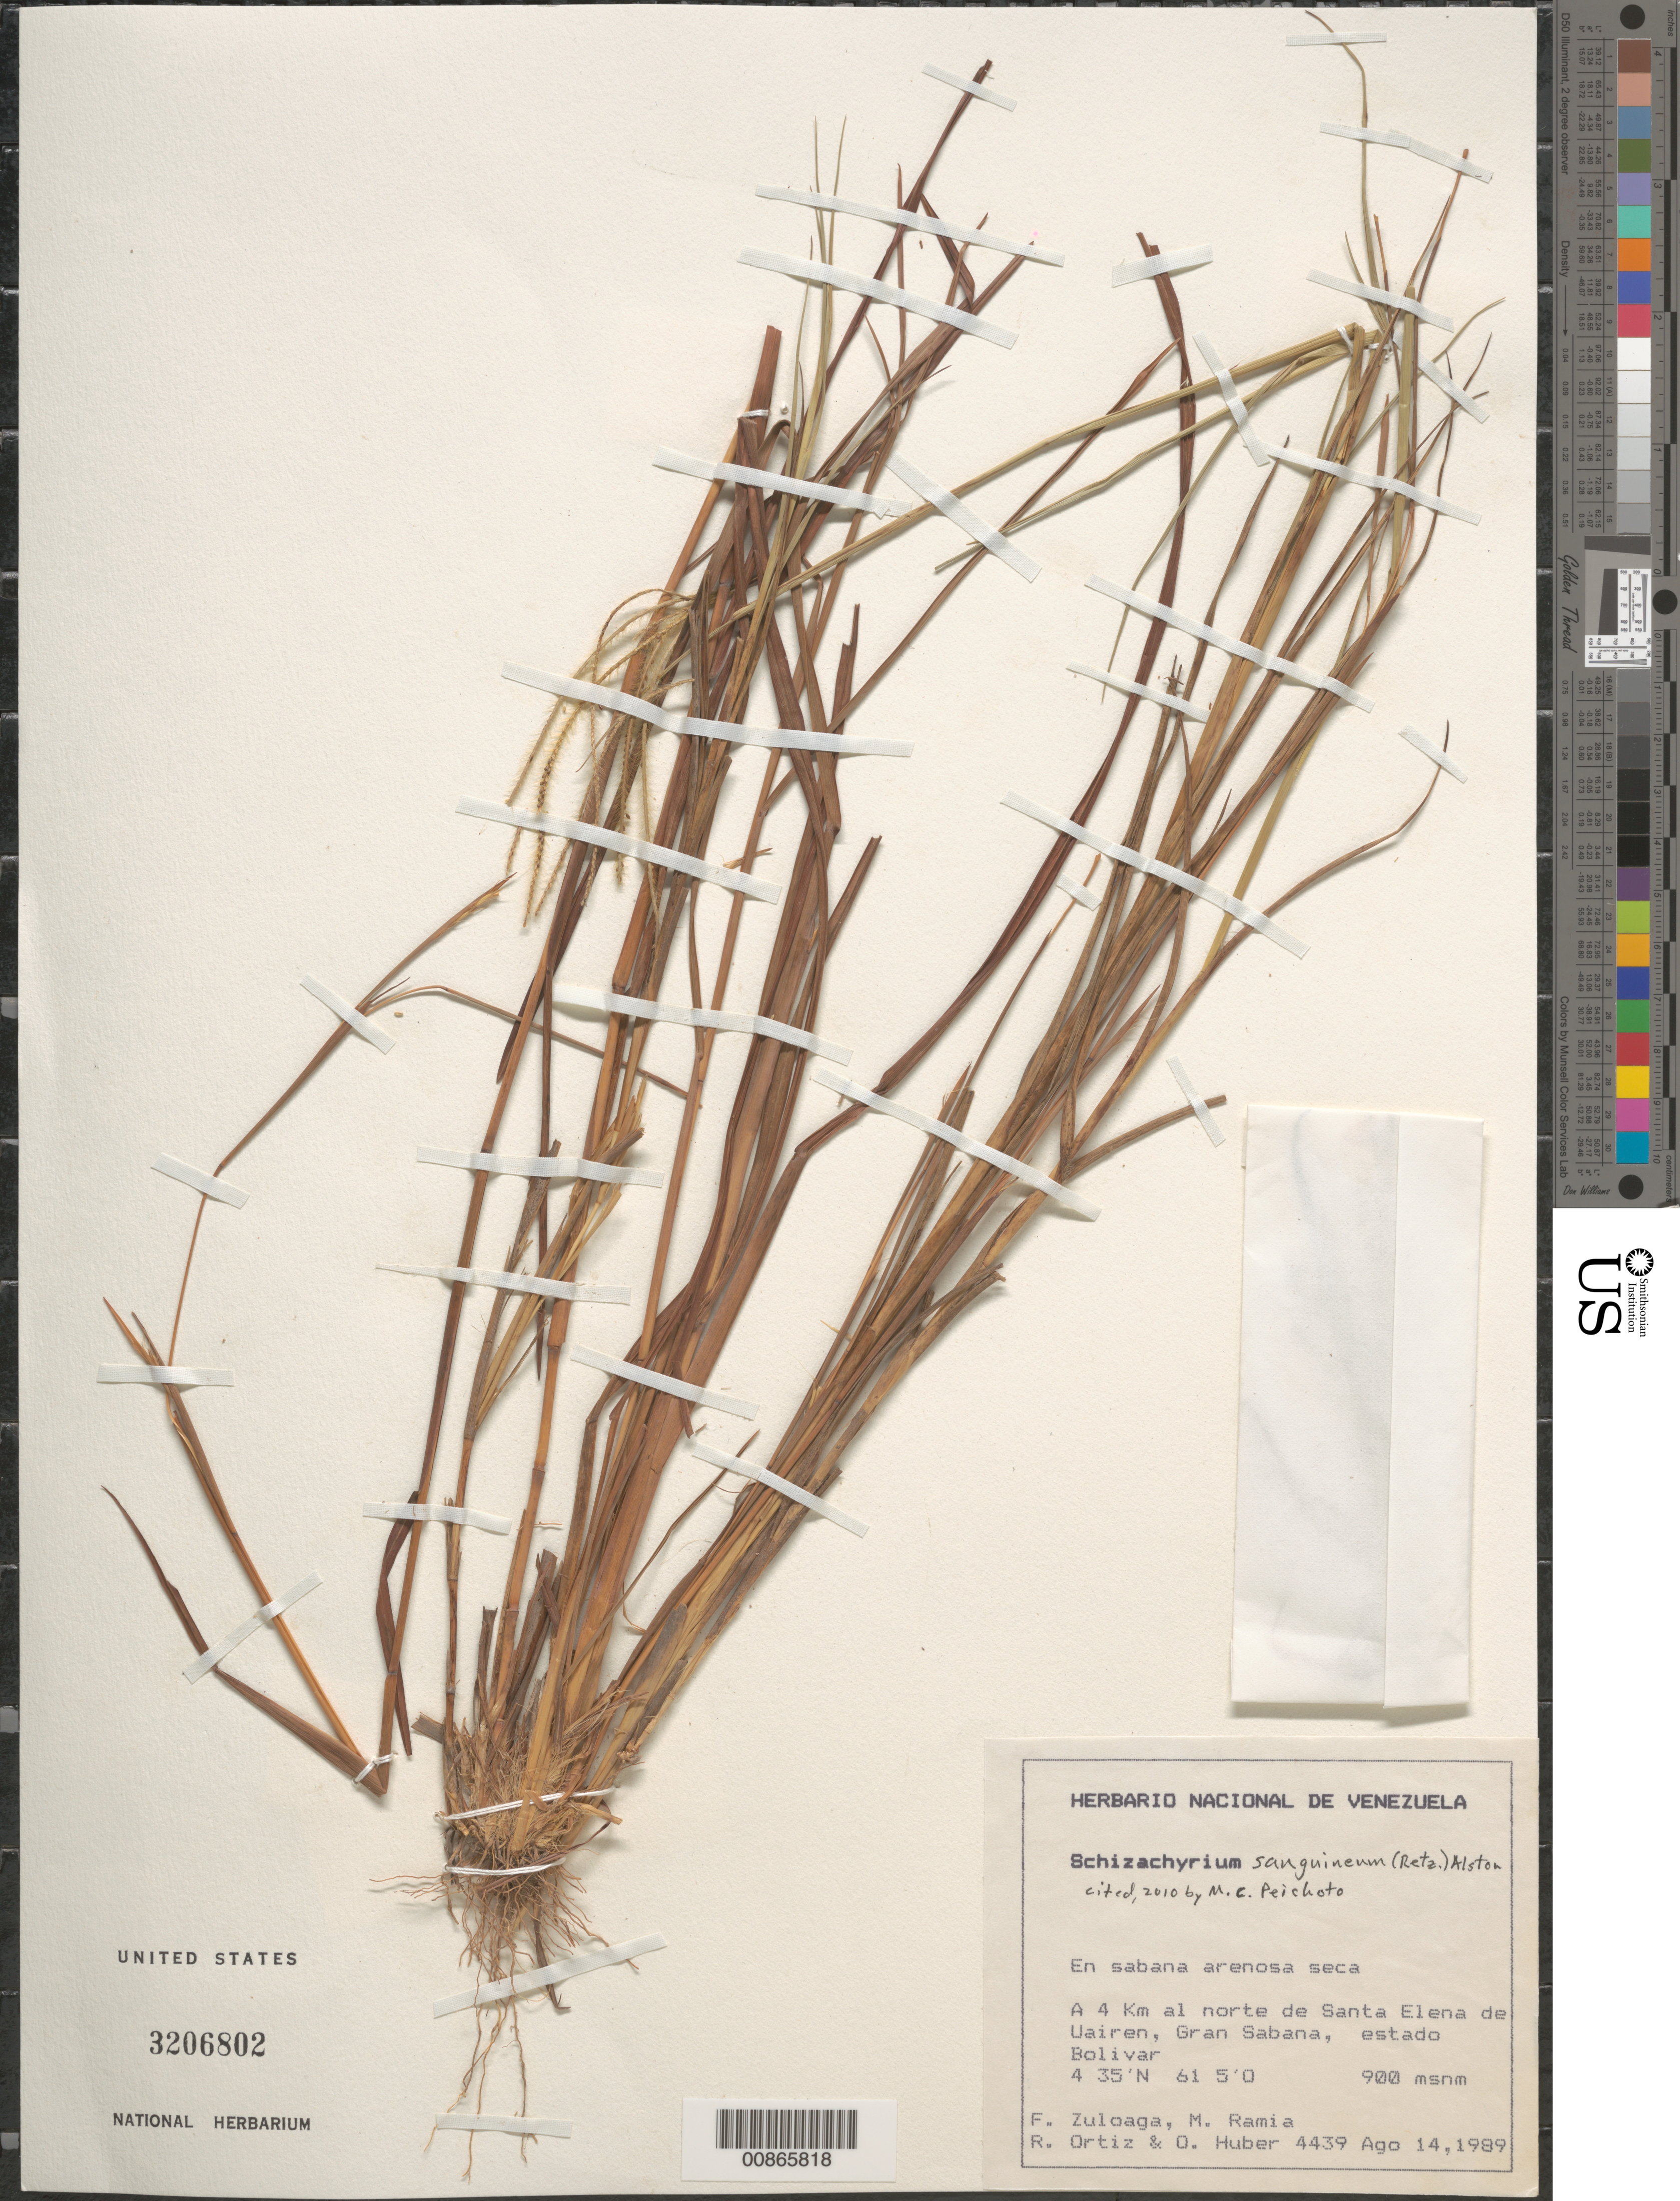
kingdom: Plantae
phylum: Tracheophyta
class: Liliopsida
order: Poales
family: Poaceae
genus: Schizachyrium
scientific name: Schizachyrium sanguineum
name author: (Retz.) Alston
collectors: F. O. Zuloaga, M. Ramia, R. Ortíz & O. Huber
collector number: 4439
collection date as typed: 14-Aug-89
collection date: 1989-08-14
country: Venezuela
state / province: Bolívar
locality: Gran Sabana, 4 km N de Santa Elena de Uairen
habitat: Dry, sandy savanna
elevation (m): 900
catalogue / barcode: US 3206802